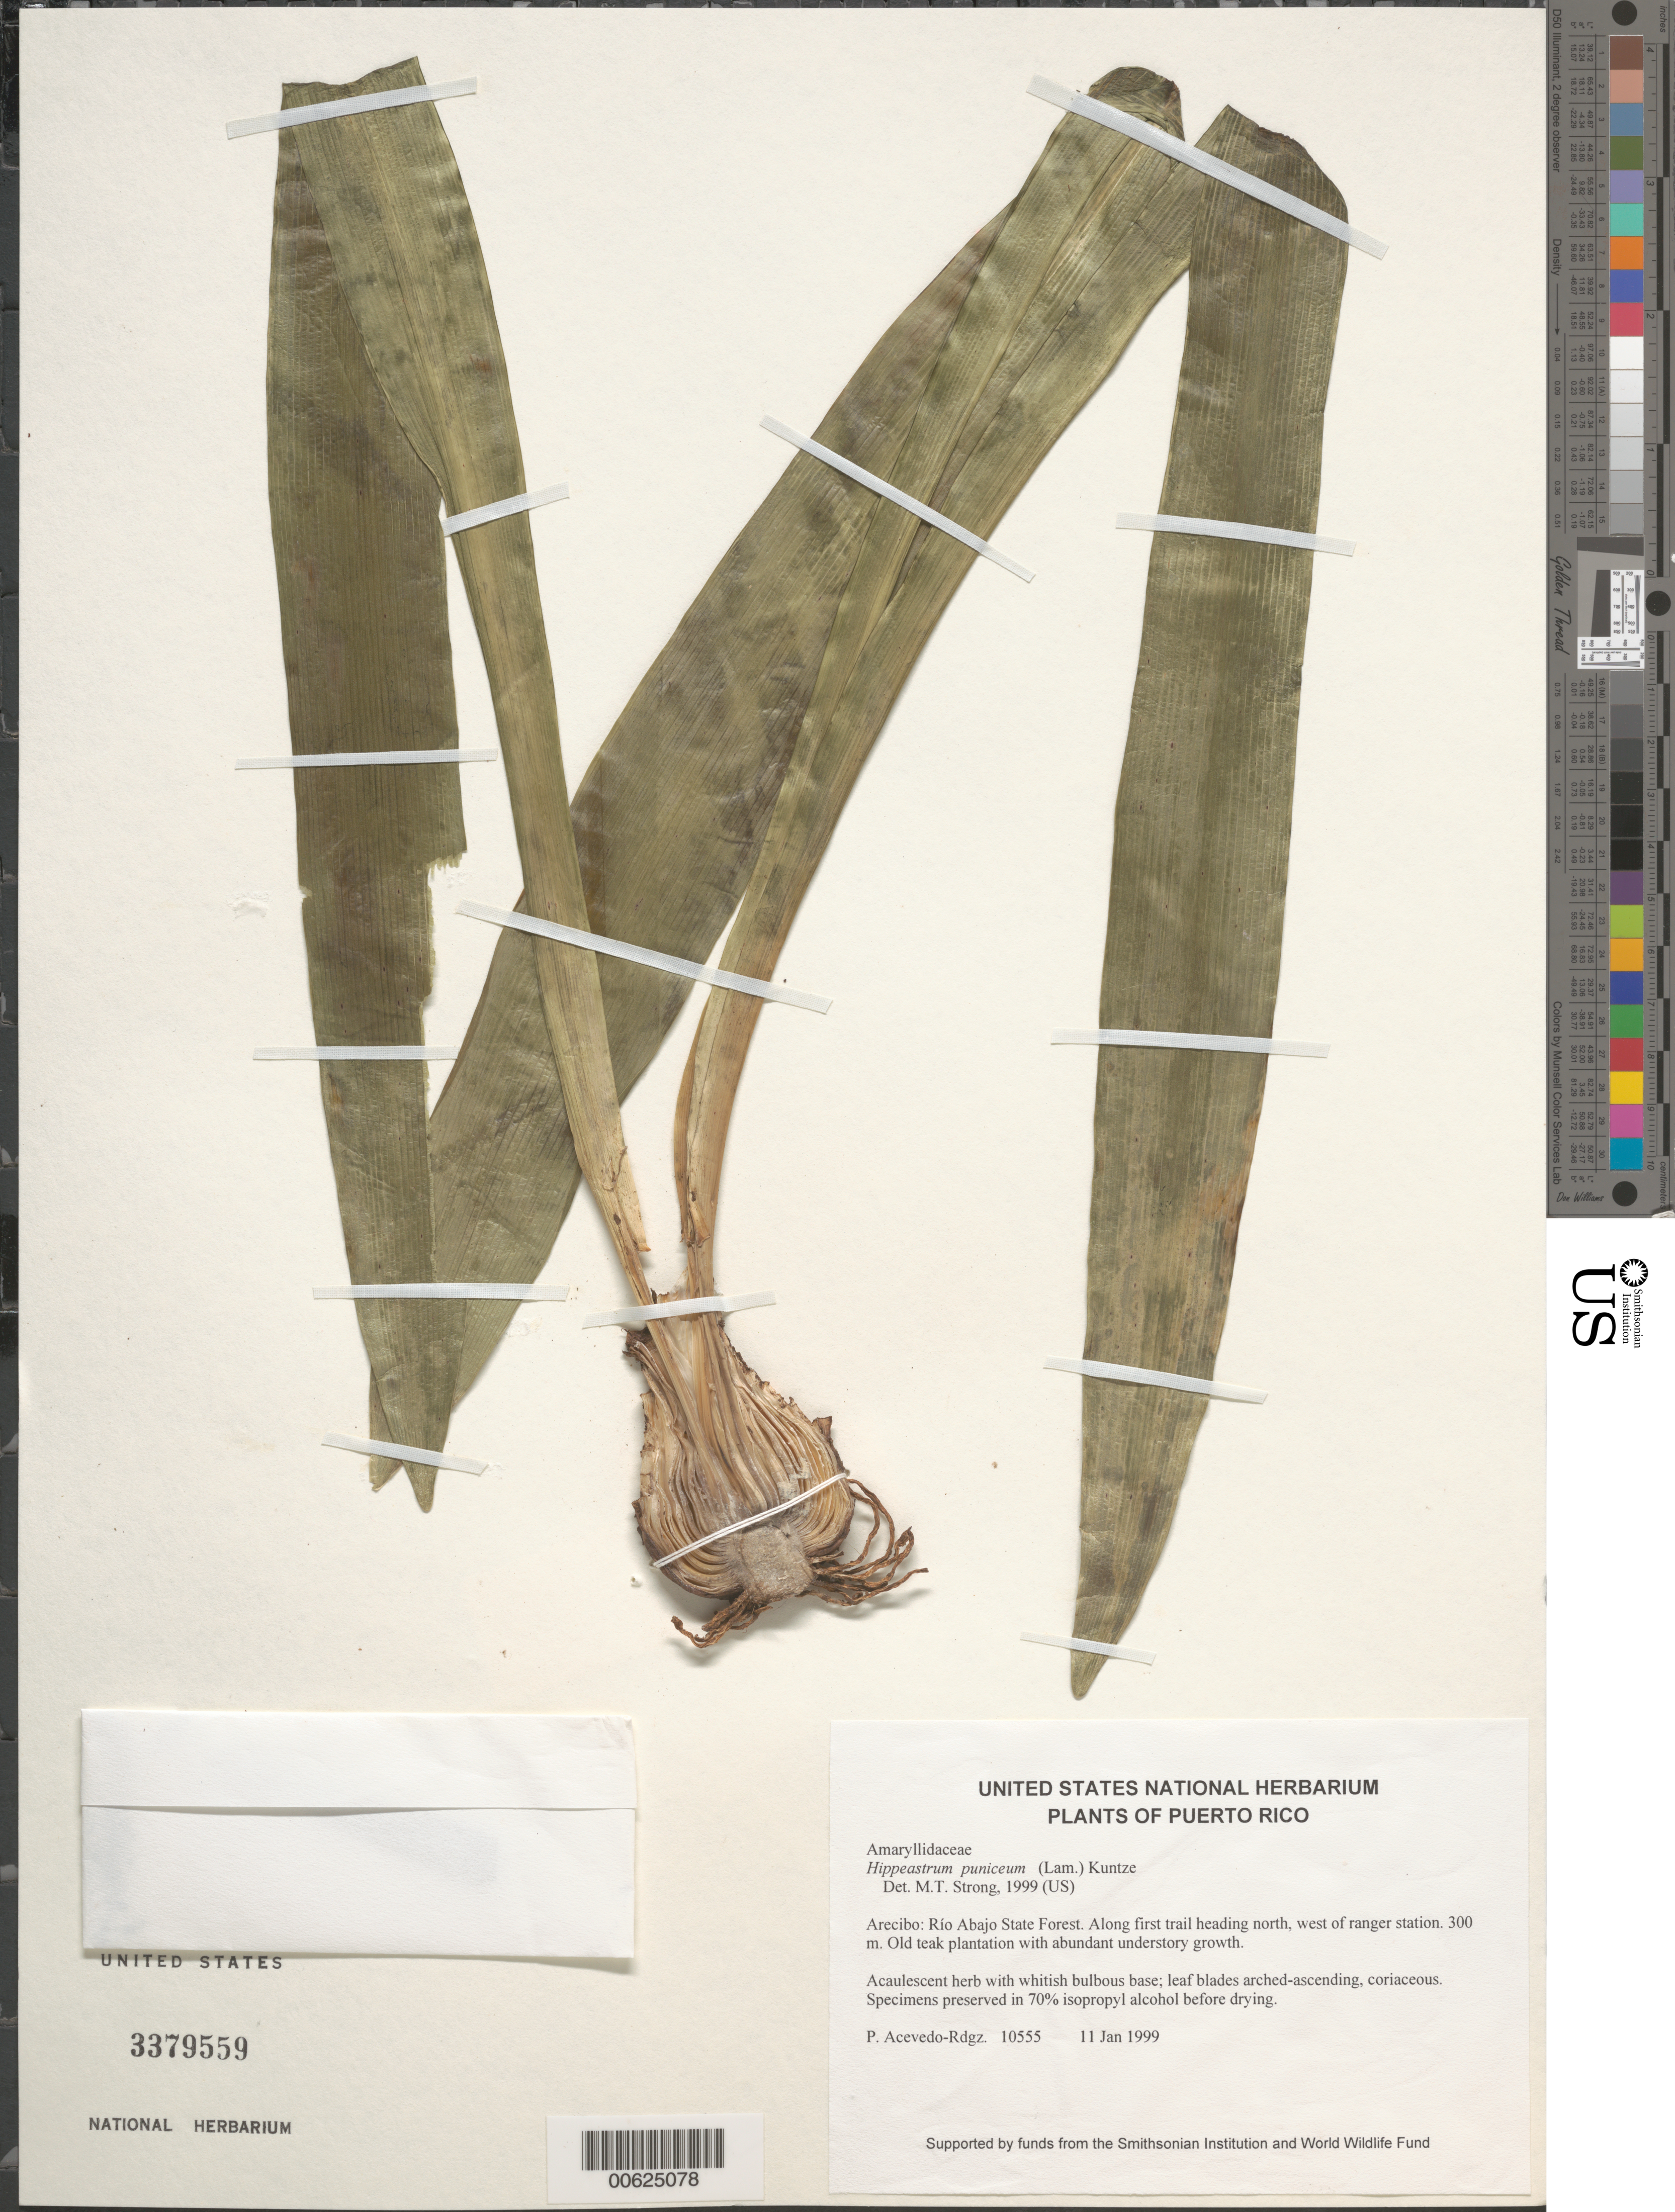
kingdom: Plantae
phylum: Tracheophyta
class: Liliopsida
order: Asparagales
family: Amaryllidaceae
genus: Hippeastrum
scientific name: Hippeastrum puniceum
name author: (Lam.) Voss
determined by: Strong, M. T., (US), Smithsonian Institution - National Museum of Natural History (UNITED STATES)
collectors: P. Acevedo-Rodr.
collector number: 10555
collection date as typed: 11 Jan 1999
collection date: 1999-01-11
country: Puerto Rico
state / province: Arecibo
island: Puerto Rico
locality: Arecibo; Río Abajo State Forest. Along first trail heading north, west of ranger station.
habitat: Old teak plantation with abundant understory growth.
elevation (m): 300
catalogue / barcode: US 3379559